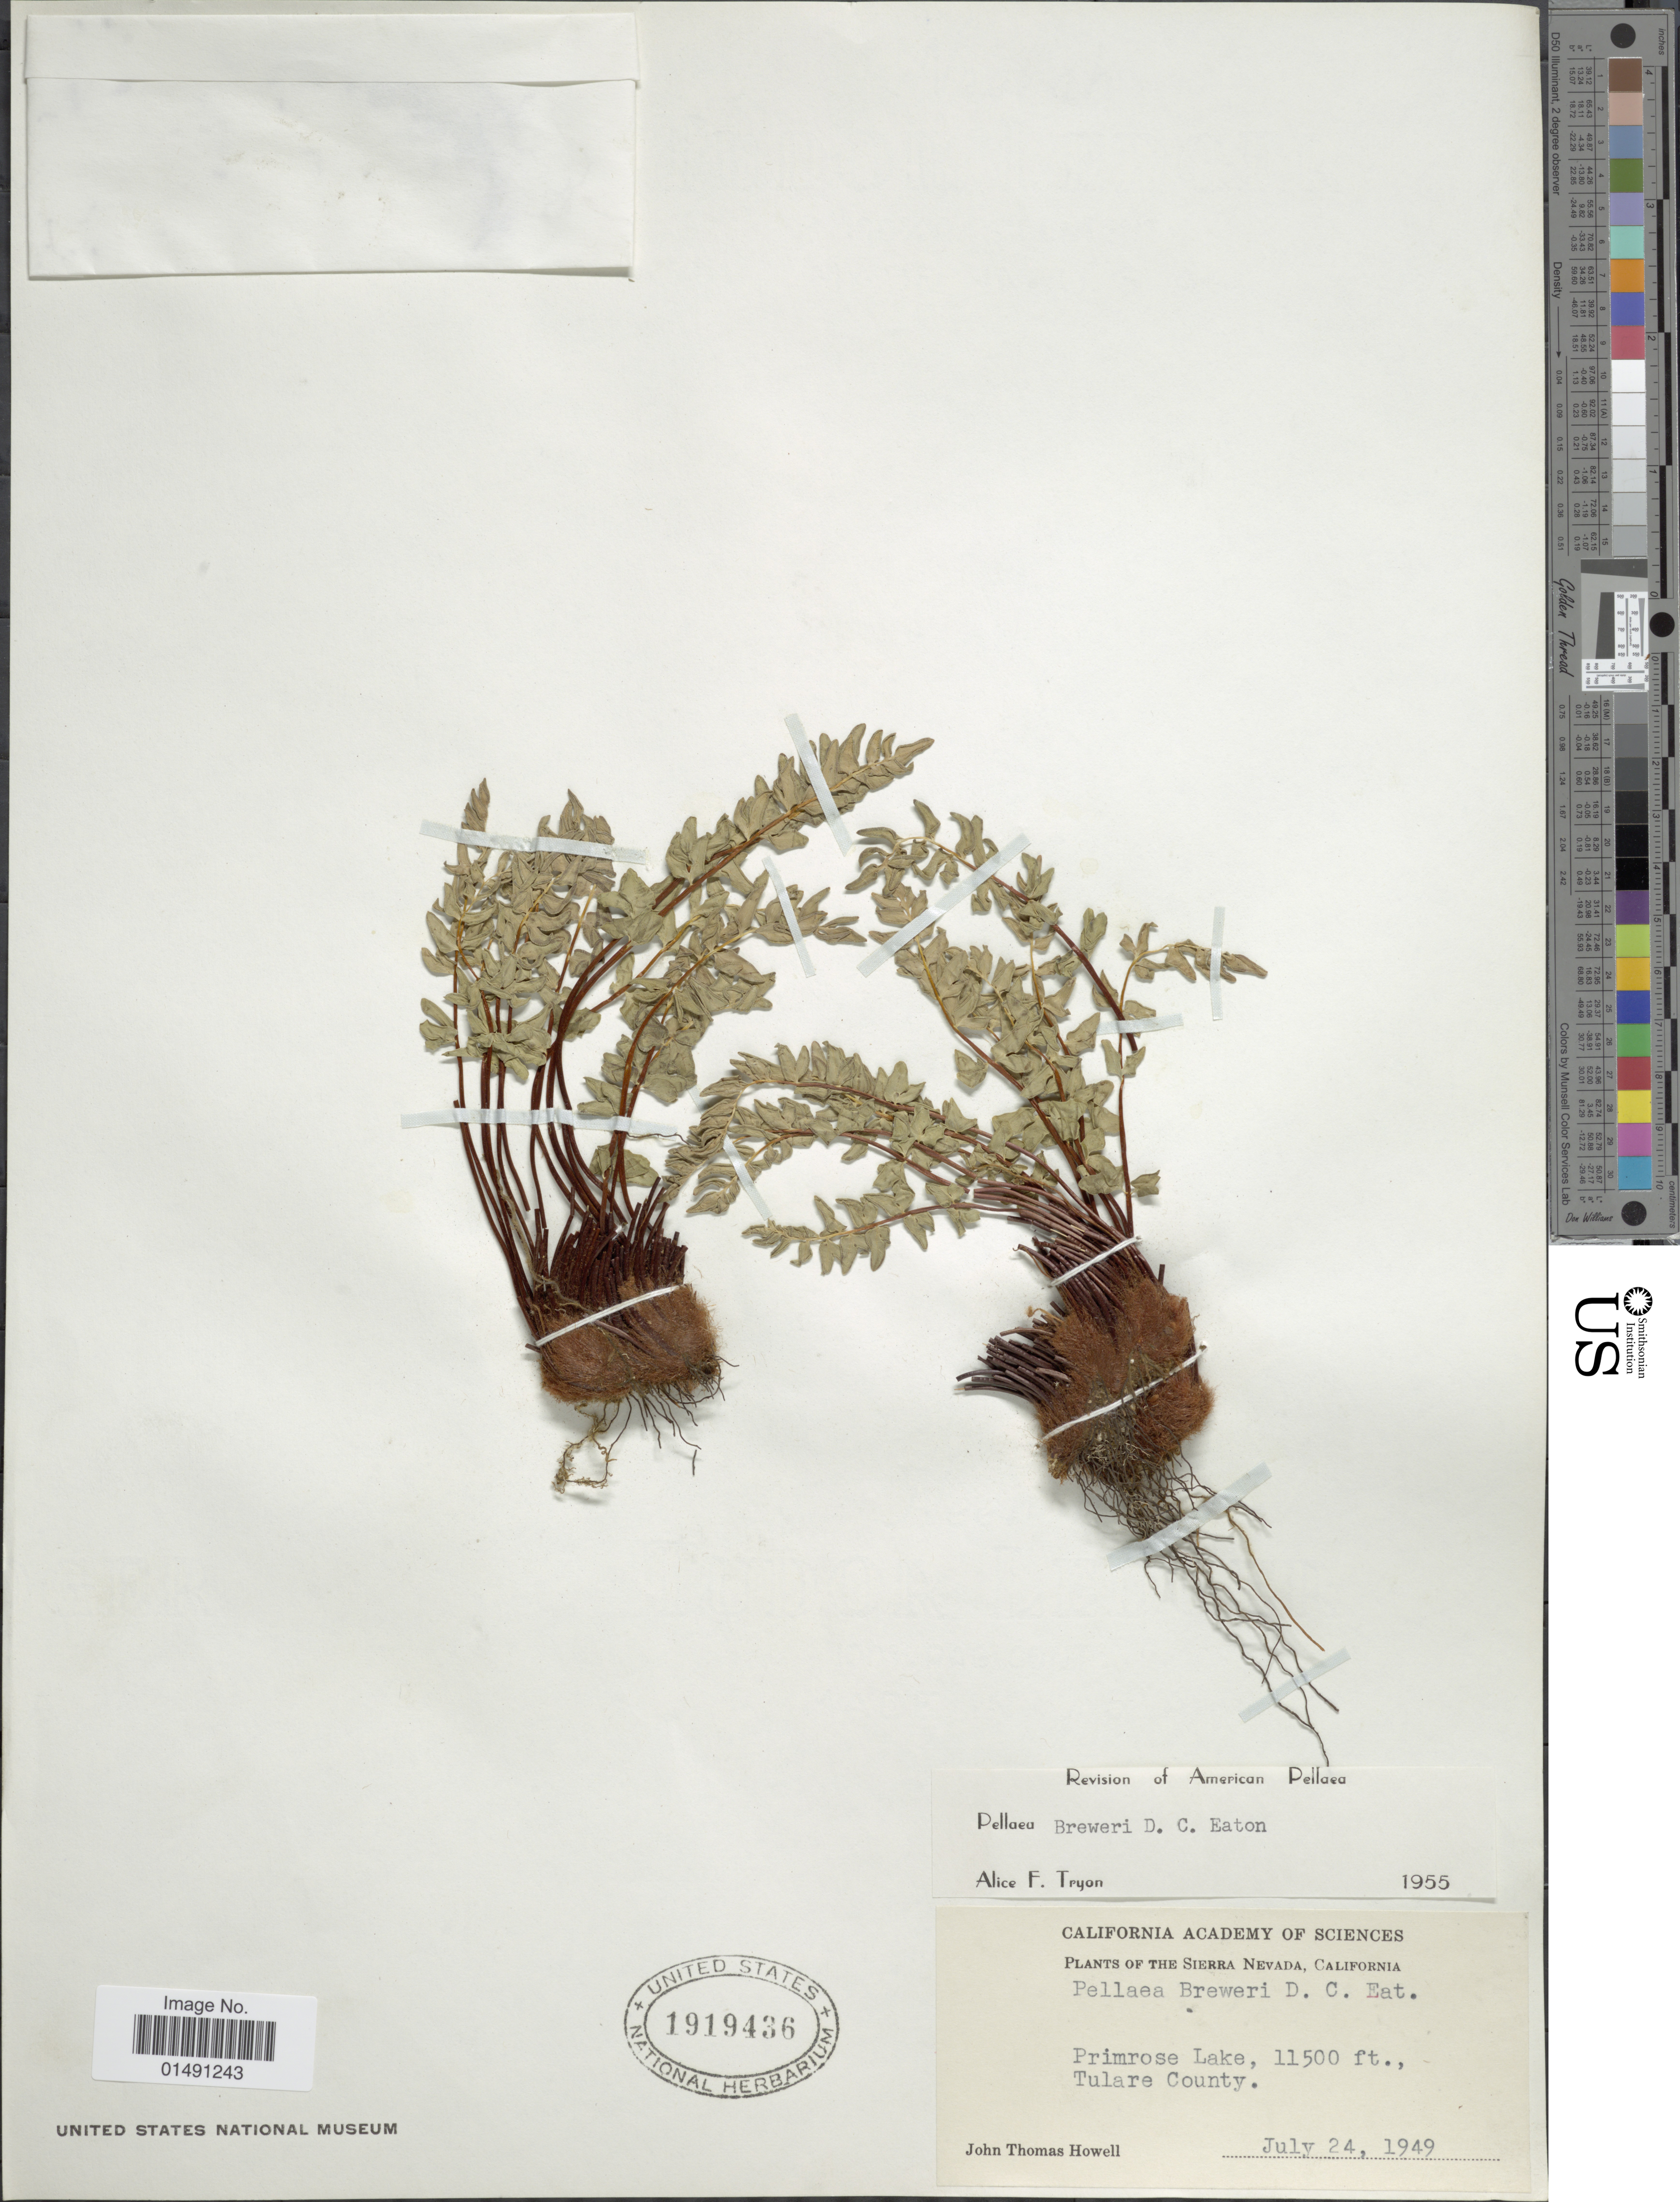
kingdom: Plantae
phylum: Tracheophyta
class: Polypodiopsida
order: Polypodiales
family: Pteridaceae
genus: Pellaea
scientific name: Pellaea breweri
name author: D.C. Eaton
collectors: J. T. Howell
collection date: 1949-07-24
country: United States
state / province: California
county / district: Tulare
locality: The Sierra Nevada, Primrose Lake, Tulare County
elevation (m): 3505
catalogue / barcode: US 1919436